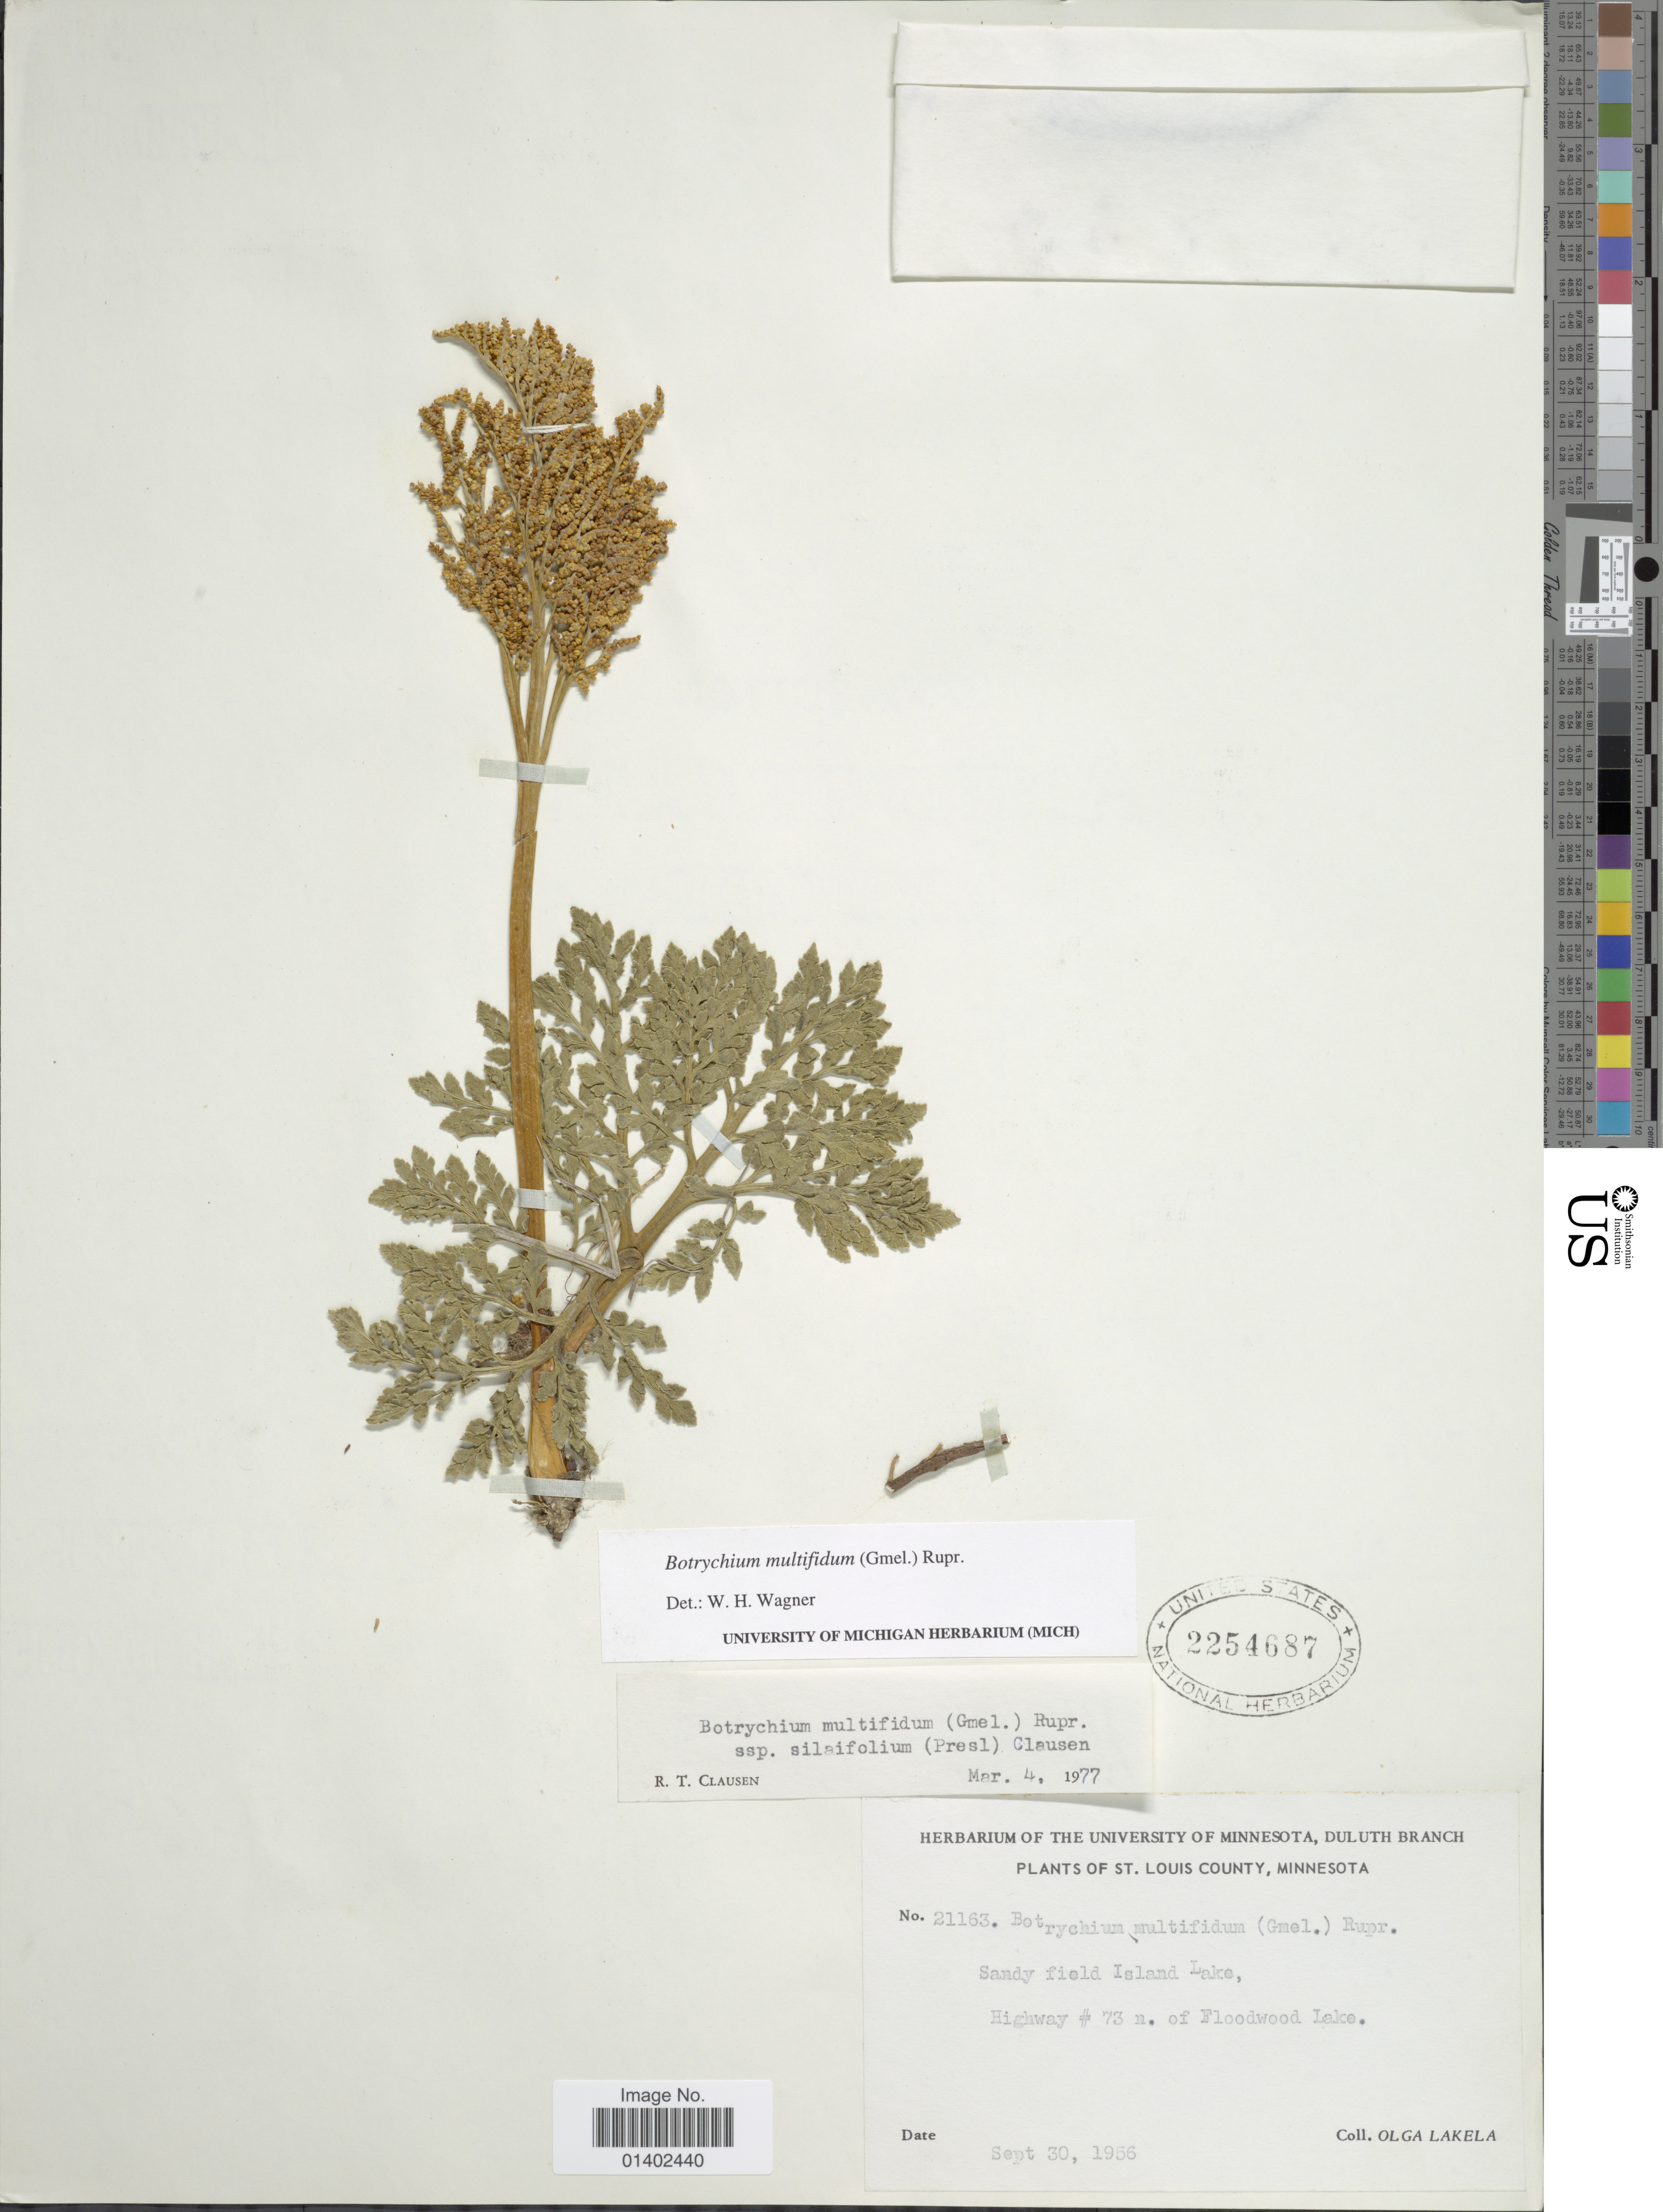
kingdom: Plantae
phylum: Tracheophyta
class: Polypodiopsida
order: Ophioglossales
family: Ophioglossaceae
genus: Botrychium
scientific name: Botrychium multifidum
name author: (J.F. Gmel.) Rupr.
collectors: O. Lakela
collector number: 21163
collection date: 1956-09-30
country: United States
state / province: Minnesota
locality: St. Louis County, Highway # 73 n. of Floodwood Lake. Island lake.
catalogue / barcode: US 2254687